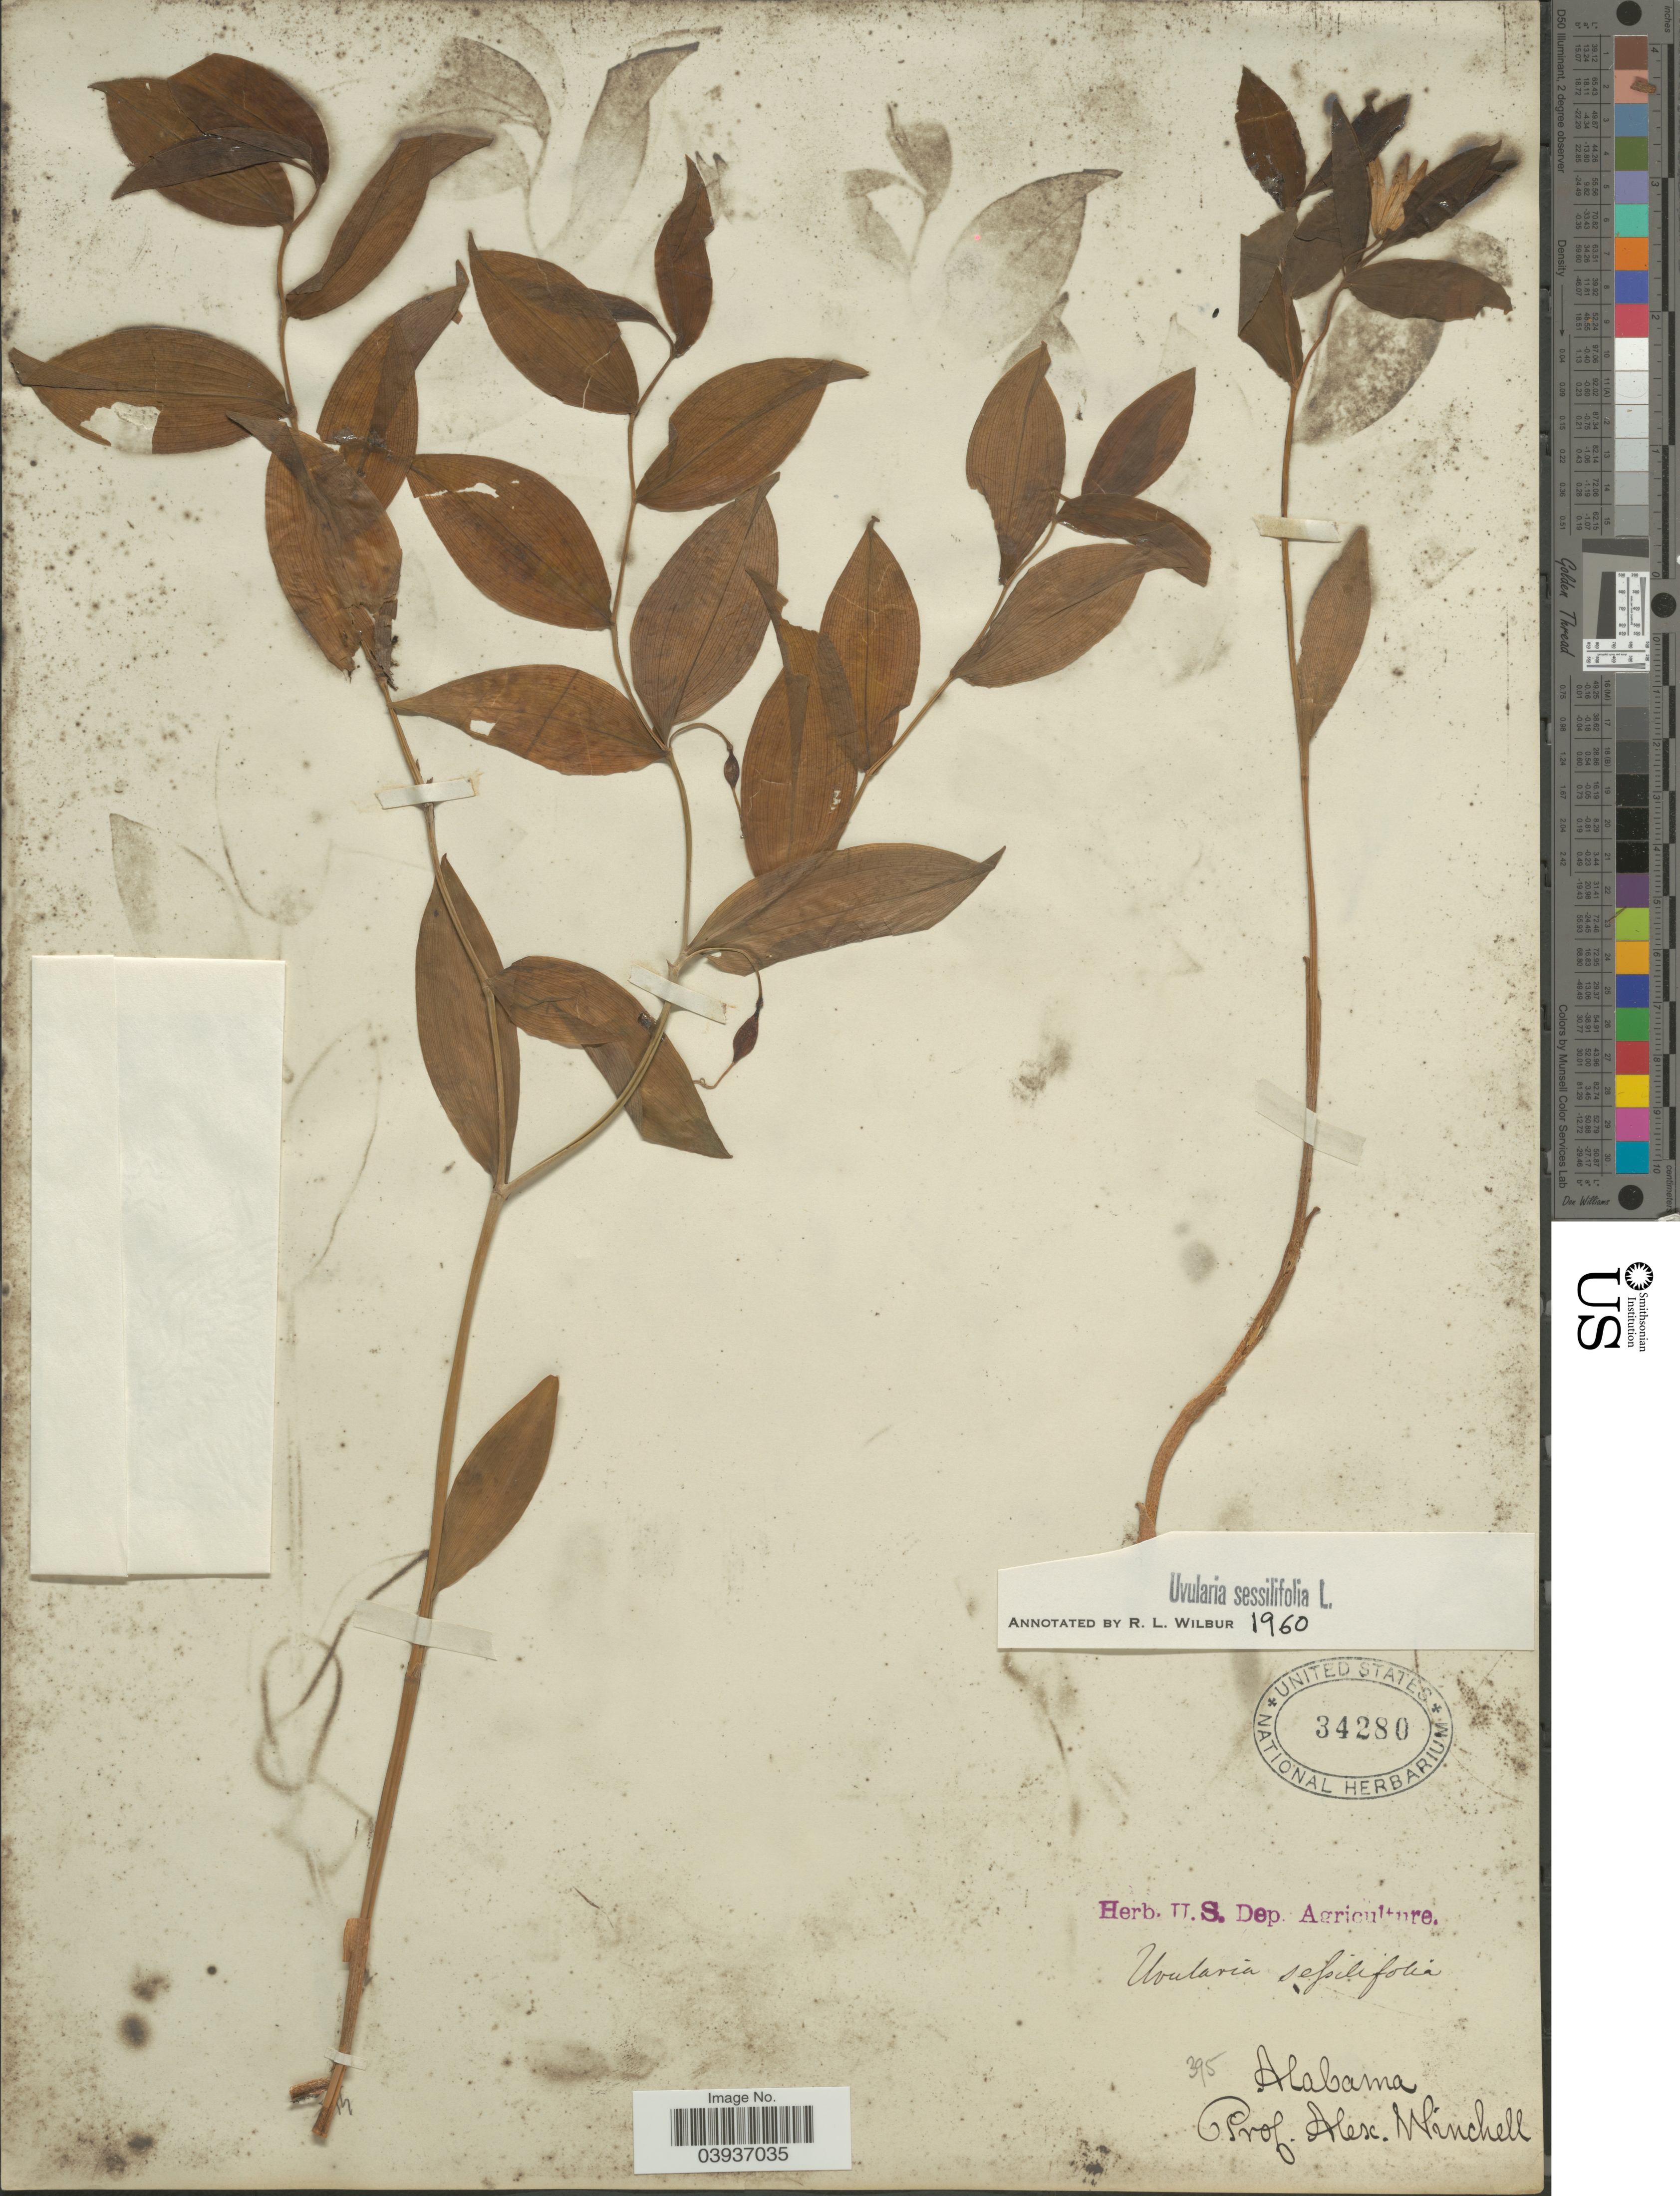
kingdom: Plantae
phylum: Tracheophyta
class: Liliopsida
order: Liliales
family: Colchicaceae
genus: Uvularia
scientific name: Uvularia sessilifolia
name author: L.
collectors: A. Winchell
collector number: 395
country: United States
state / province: Alabama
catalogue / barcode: US 34280